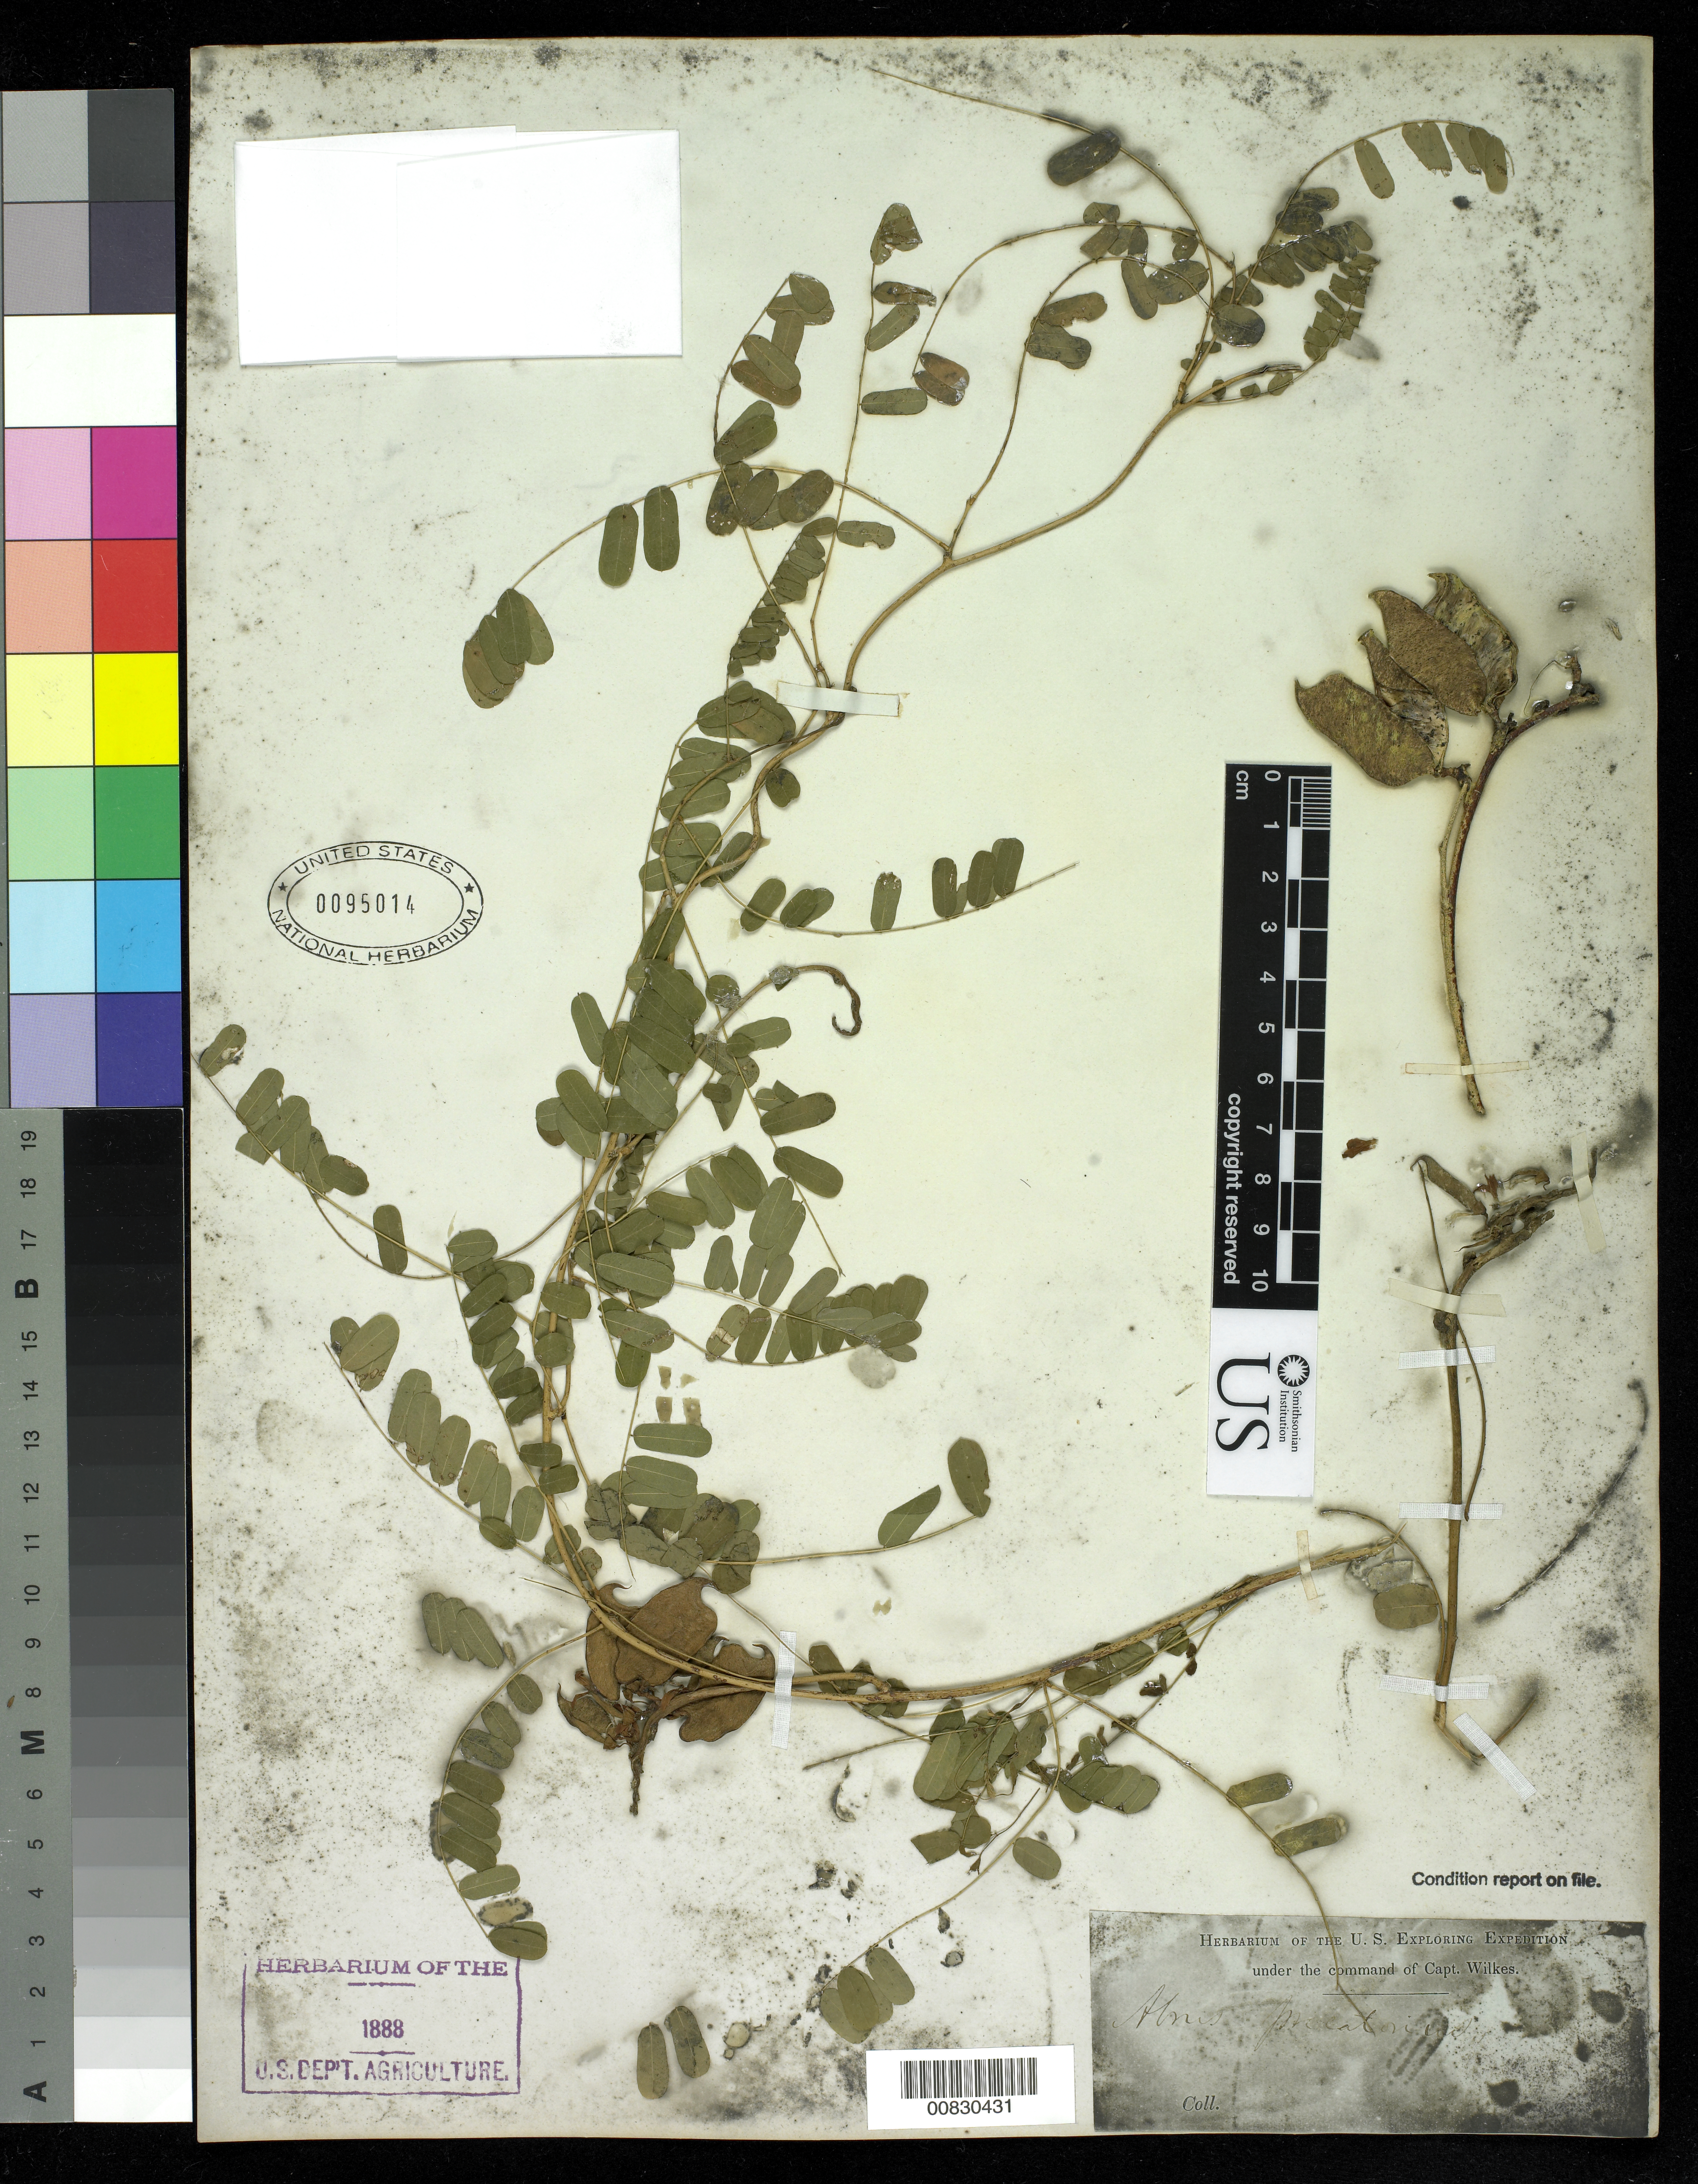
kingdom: Plantae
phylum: Tracheophyta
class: Magnoliopsida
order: Fabales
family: Fabaceae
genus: Abrus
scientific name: Abrus precatorius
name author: L.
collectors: Wilkes Explor. Exped.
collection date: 1838/1842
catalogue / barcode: US 95014